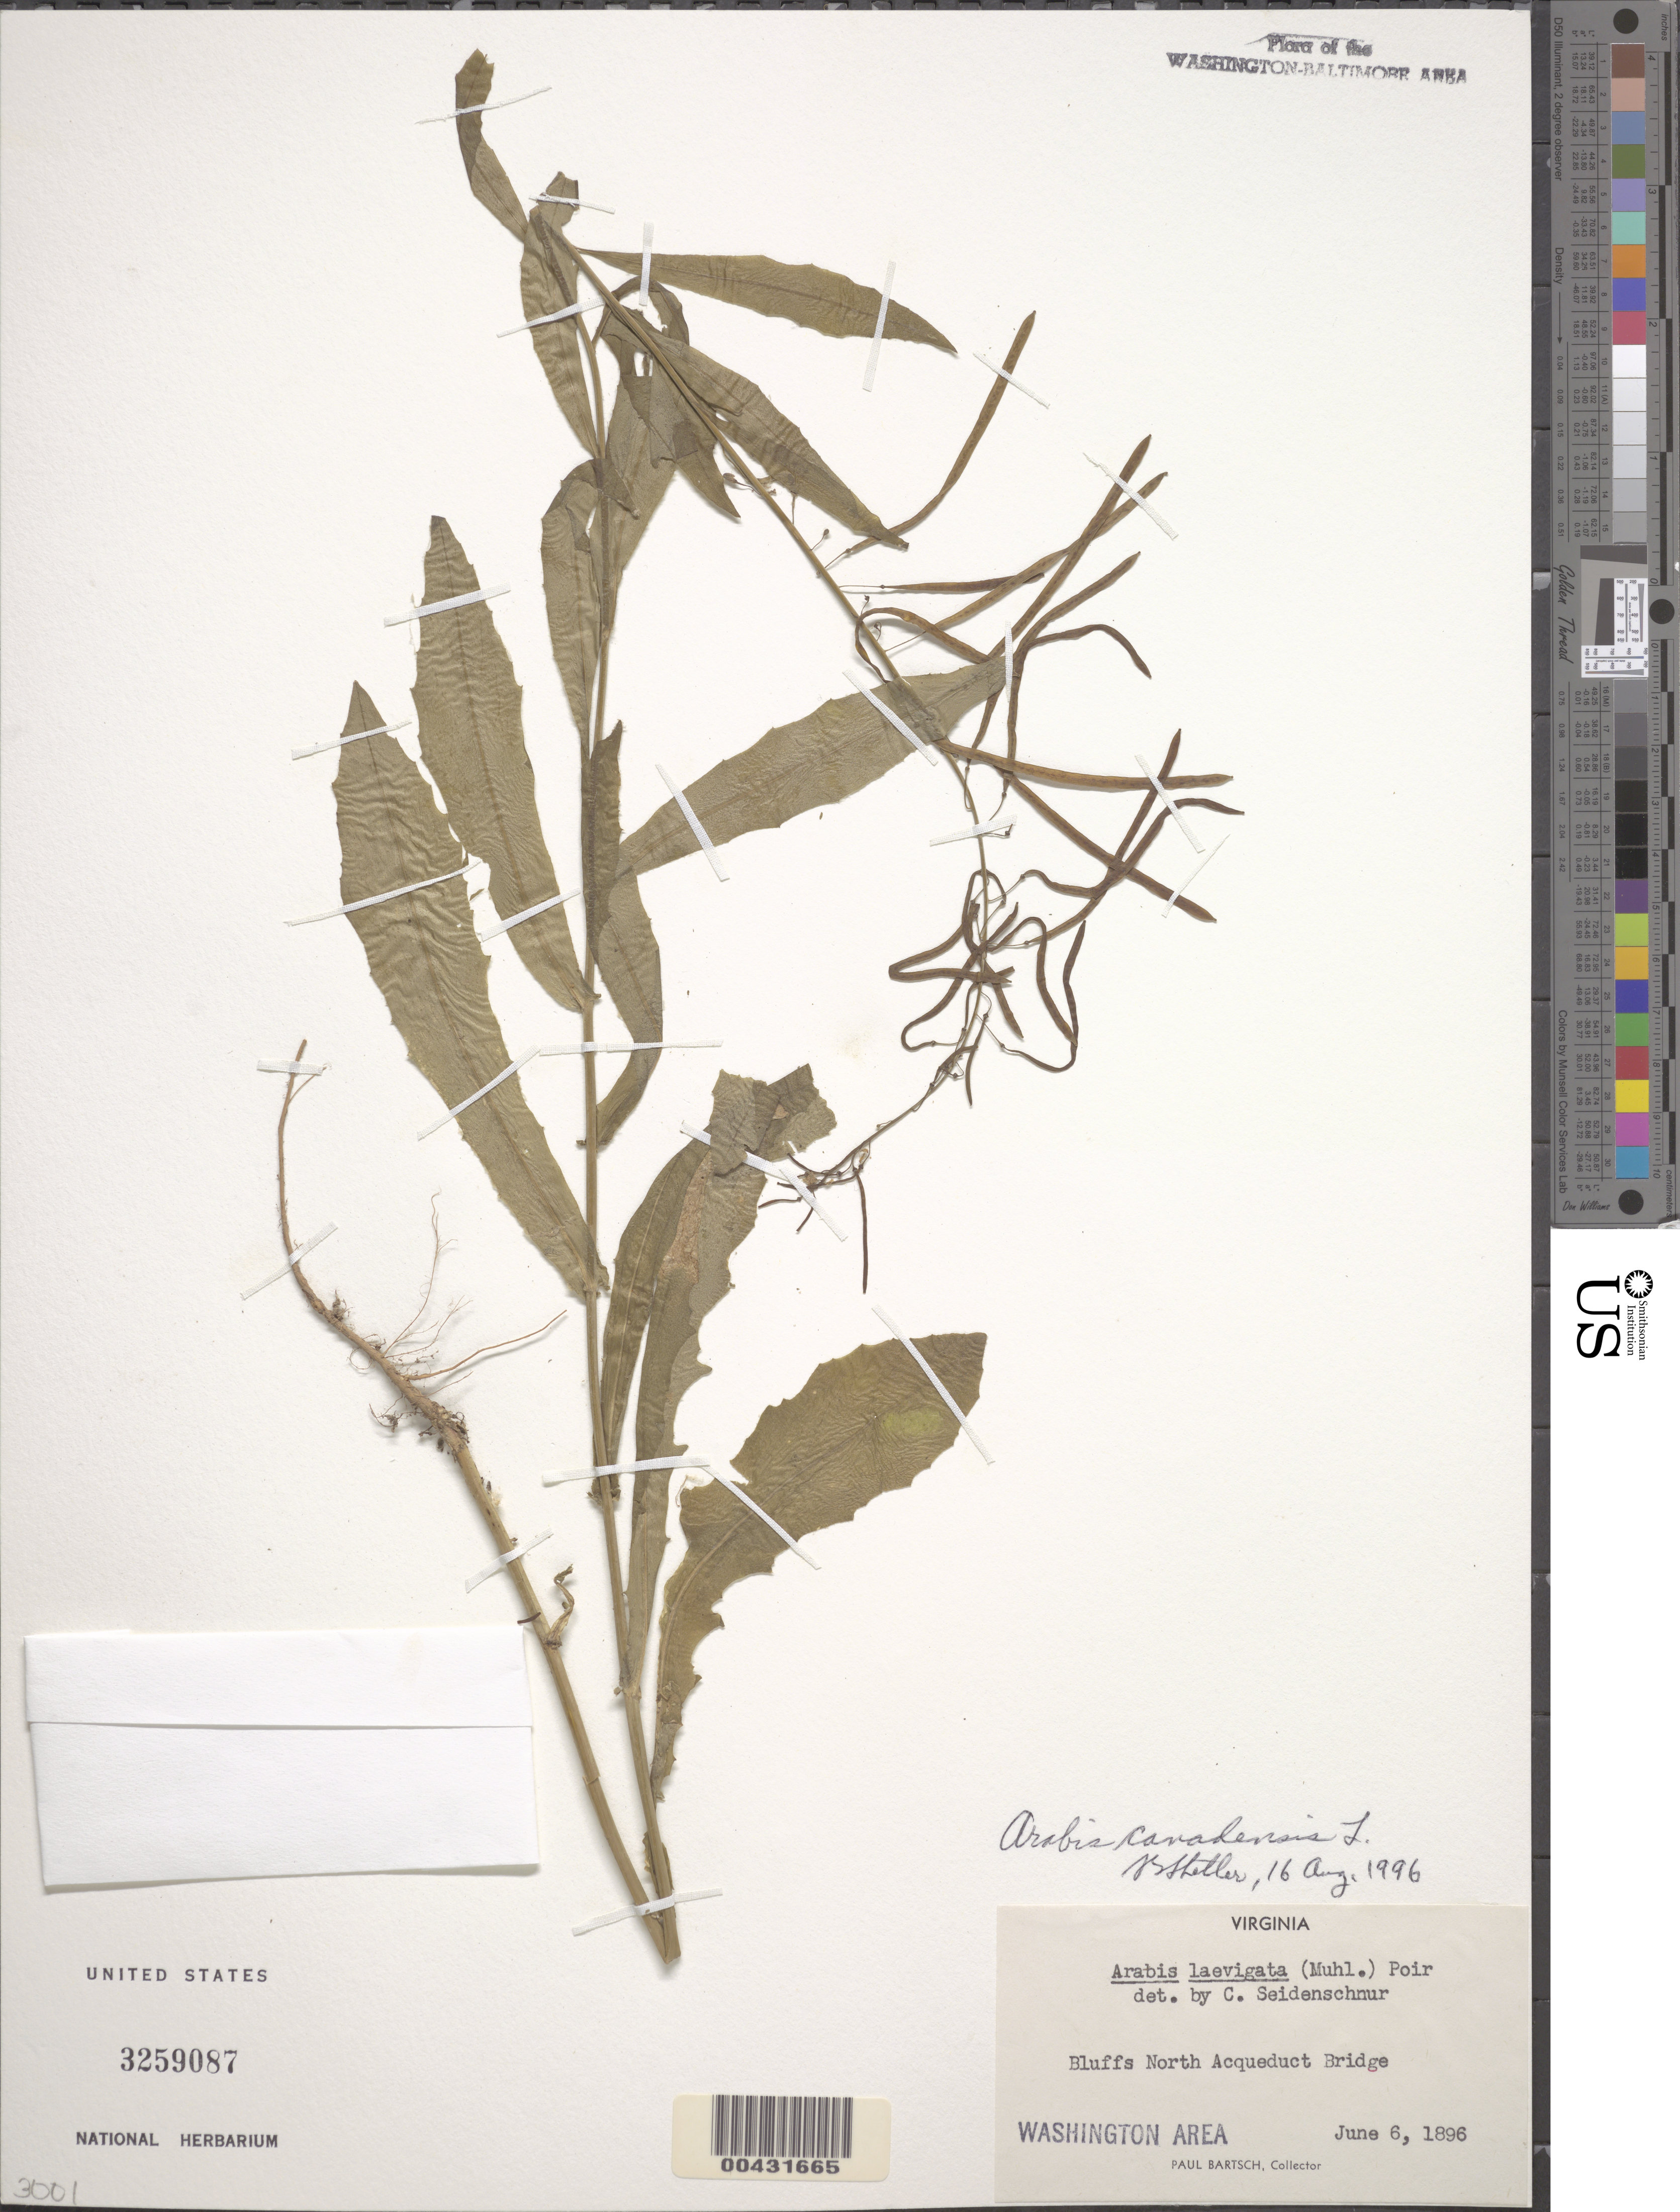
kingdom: Plantae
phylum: Tracheophyta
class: Magnoliopsida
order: Brassicales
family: Brassicaceae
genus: Boechera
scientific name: Boechera canadensis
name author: (L.) Al-Shehbaz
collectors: P. Bartsch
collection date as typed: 06 Jun 1896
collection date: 1896-06-06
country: United States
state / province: Virginia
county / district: Arlington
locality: N of Aqueduct Bridge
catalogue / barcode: US 3259087